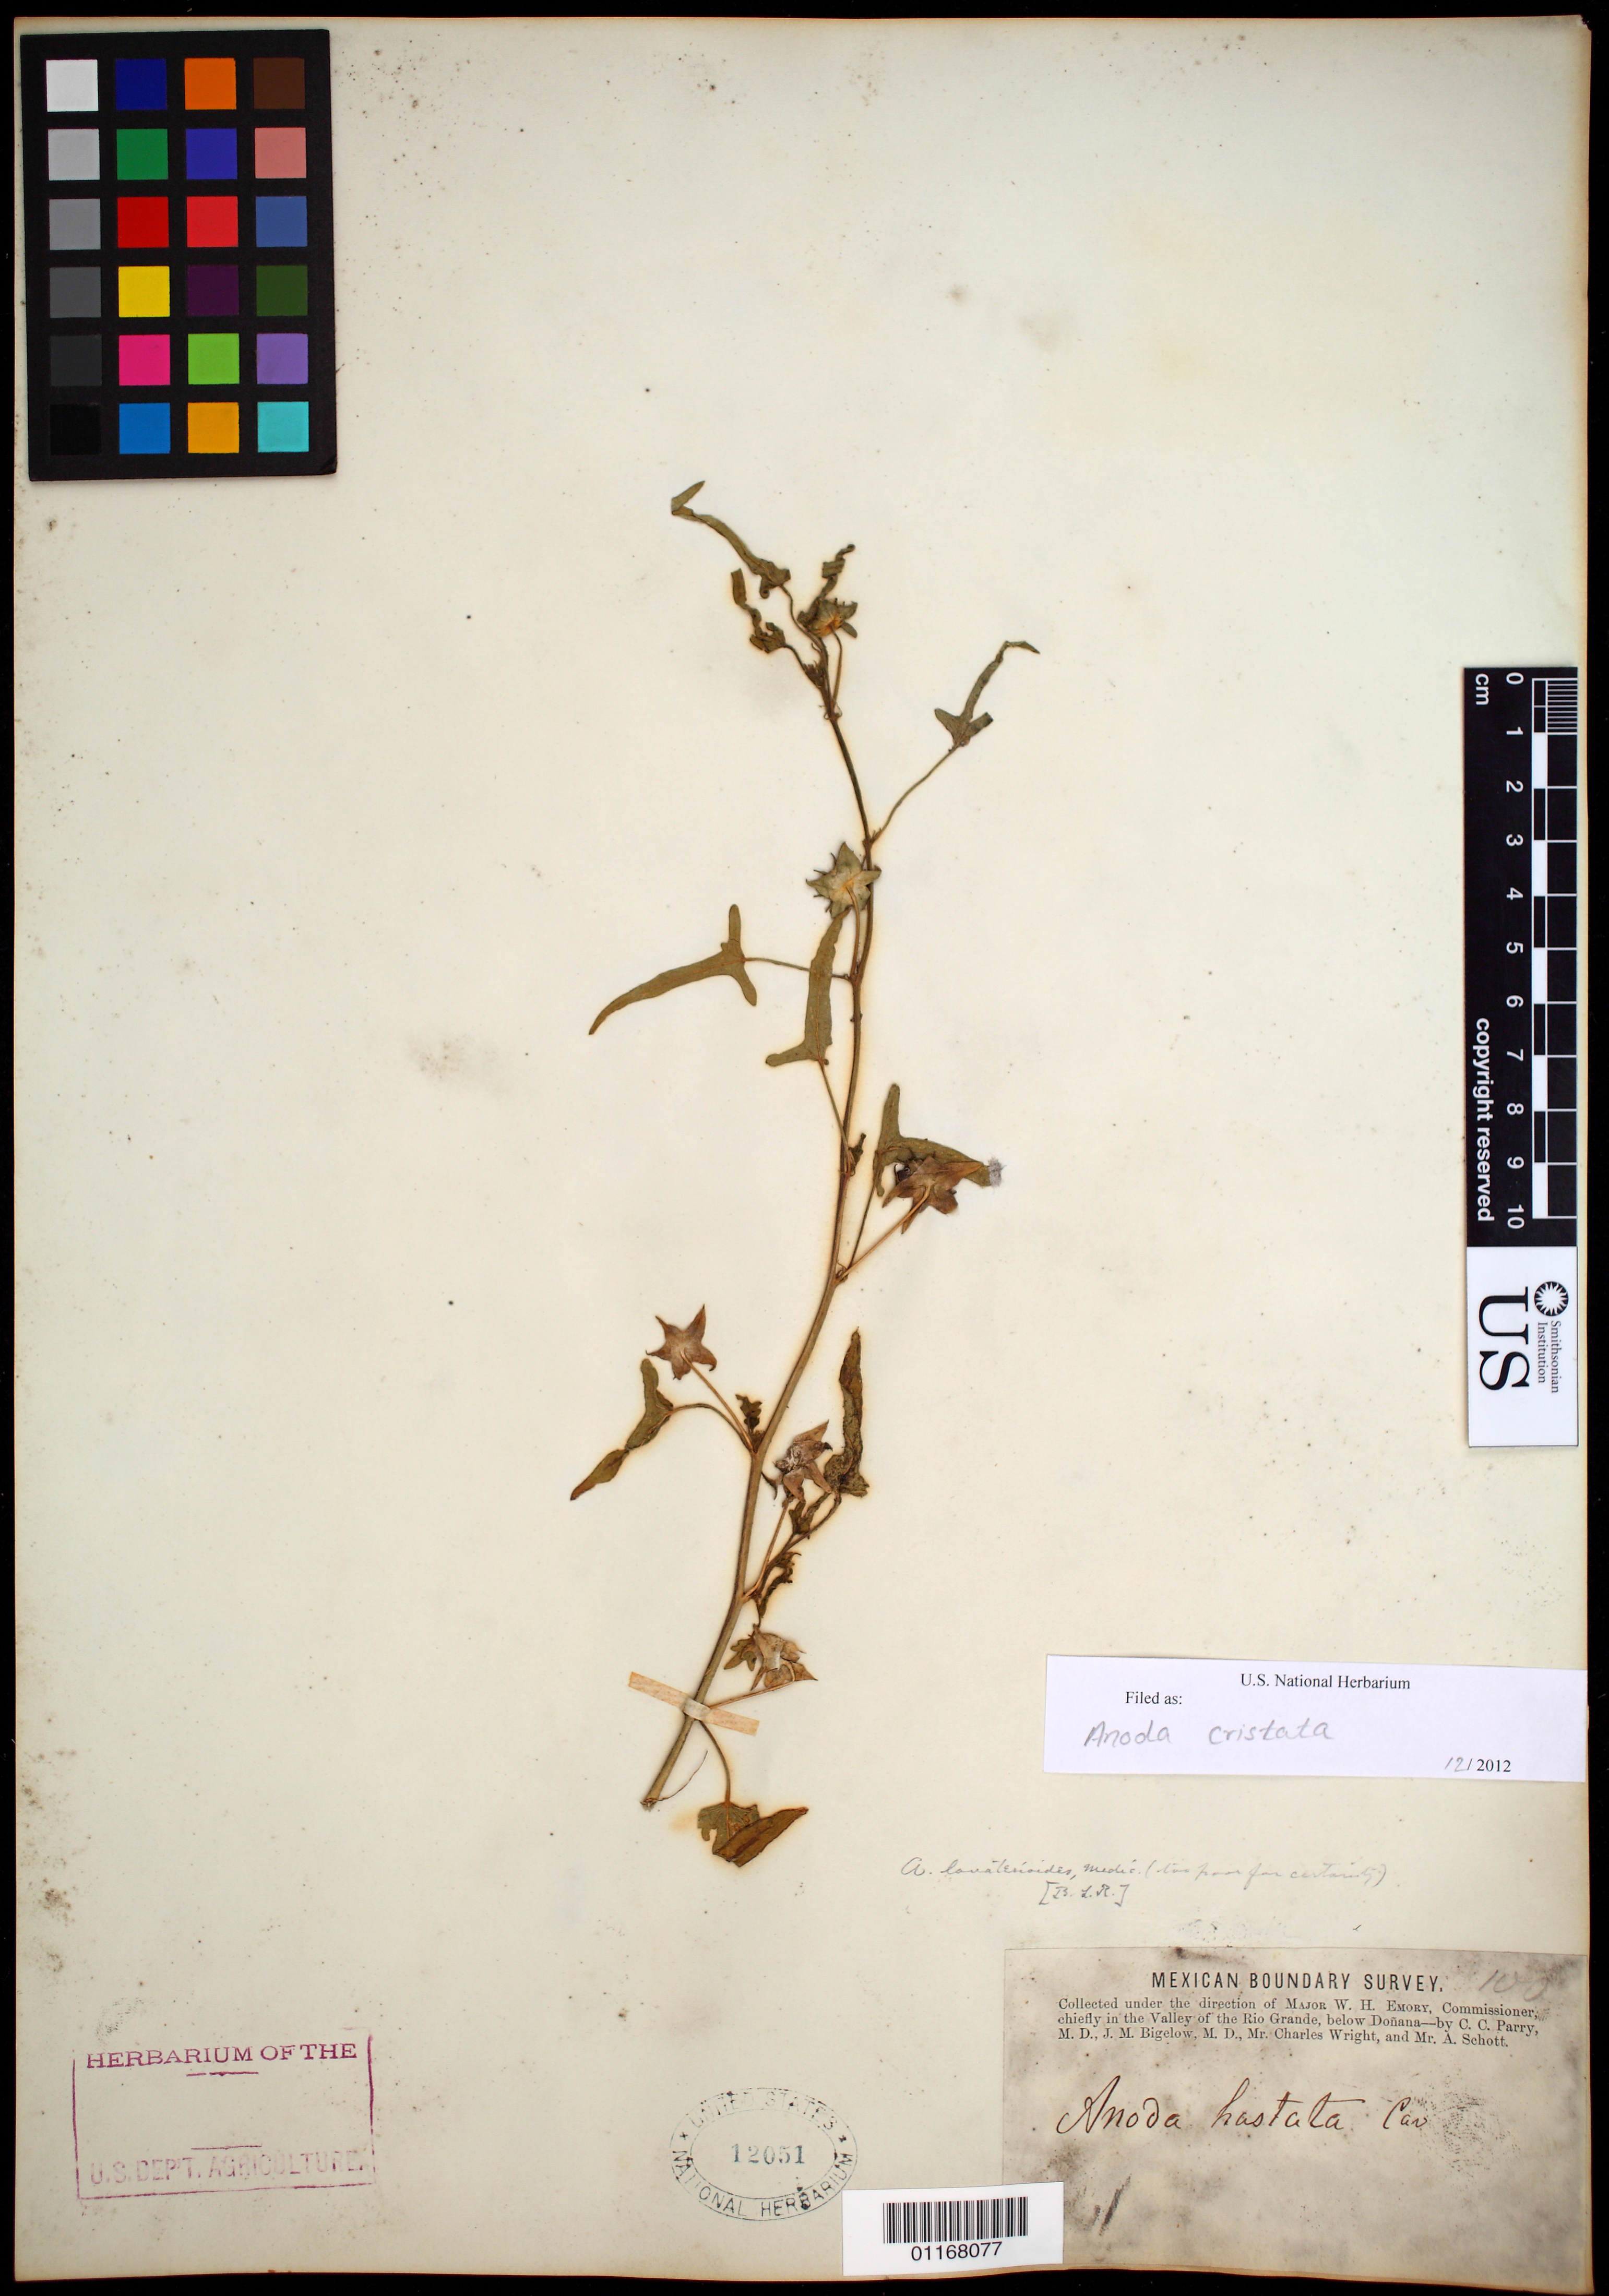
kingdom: Plantae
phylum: Tracheophyta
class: Magnoliopsida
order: Malvales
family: Malvaceae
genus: Anoda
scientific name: Anoda cristata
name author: (L.) Schltdl.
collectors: C. C. Parry, J. M. Bigelow, C. Wright & A. C. V. Schott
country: United States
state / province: New Mexico / Texas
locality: Valley of the Rio Grande, below Doñana.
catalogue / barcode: US 12051